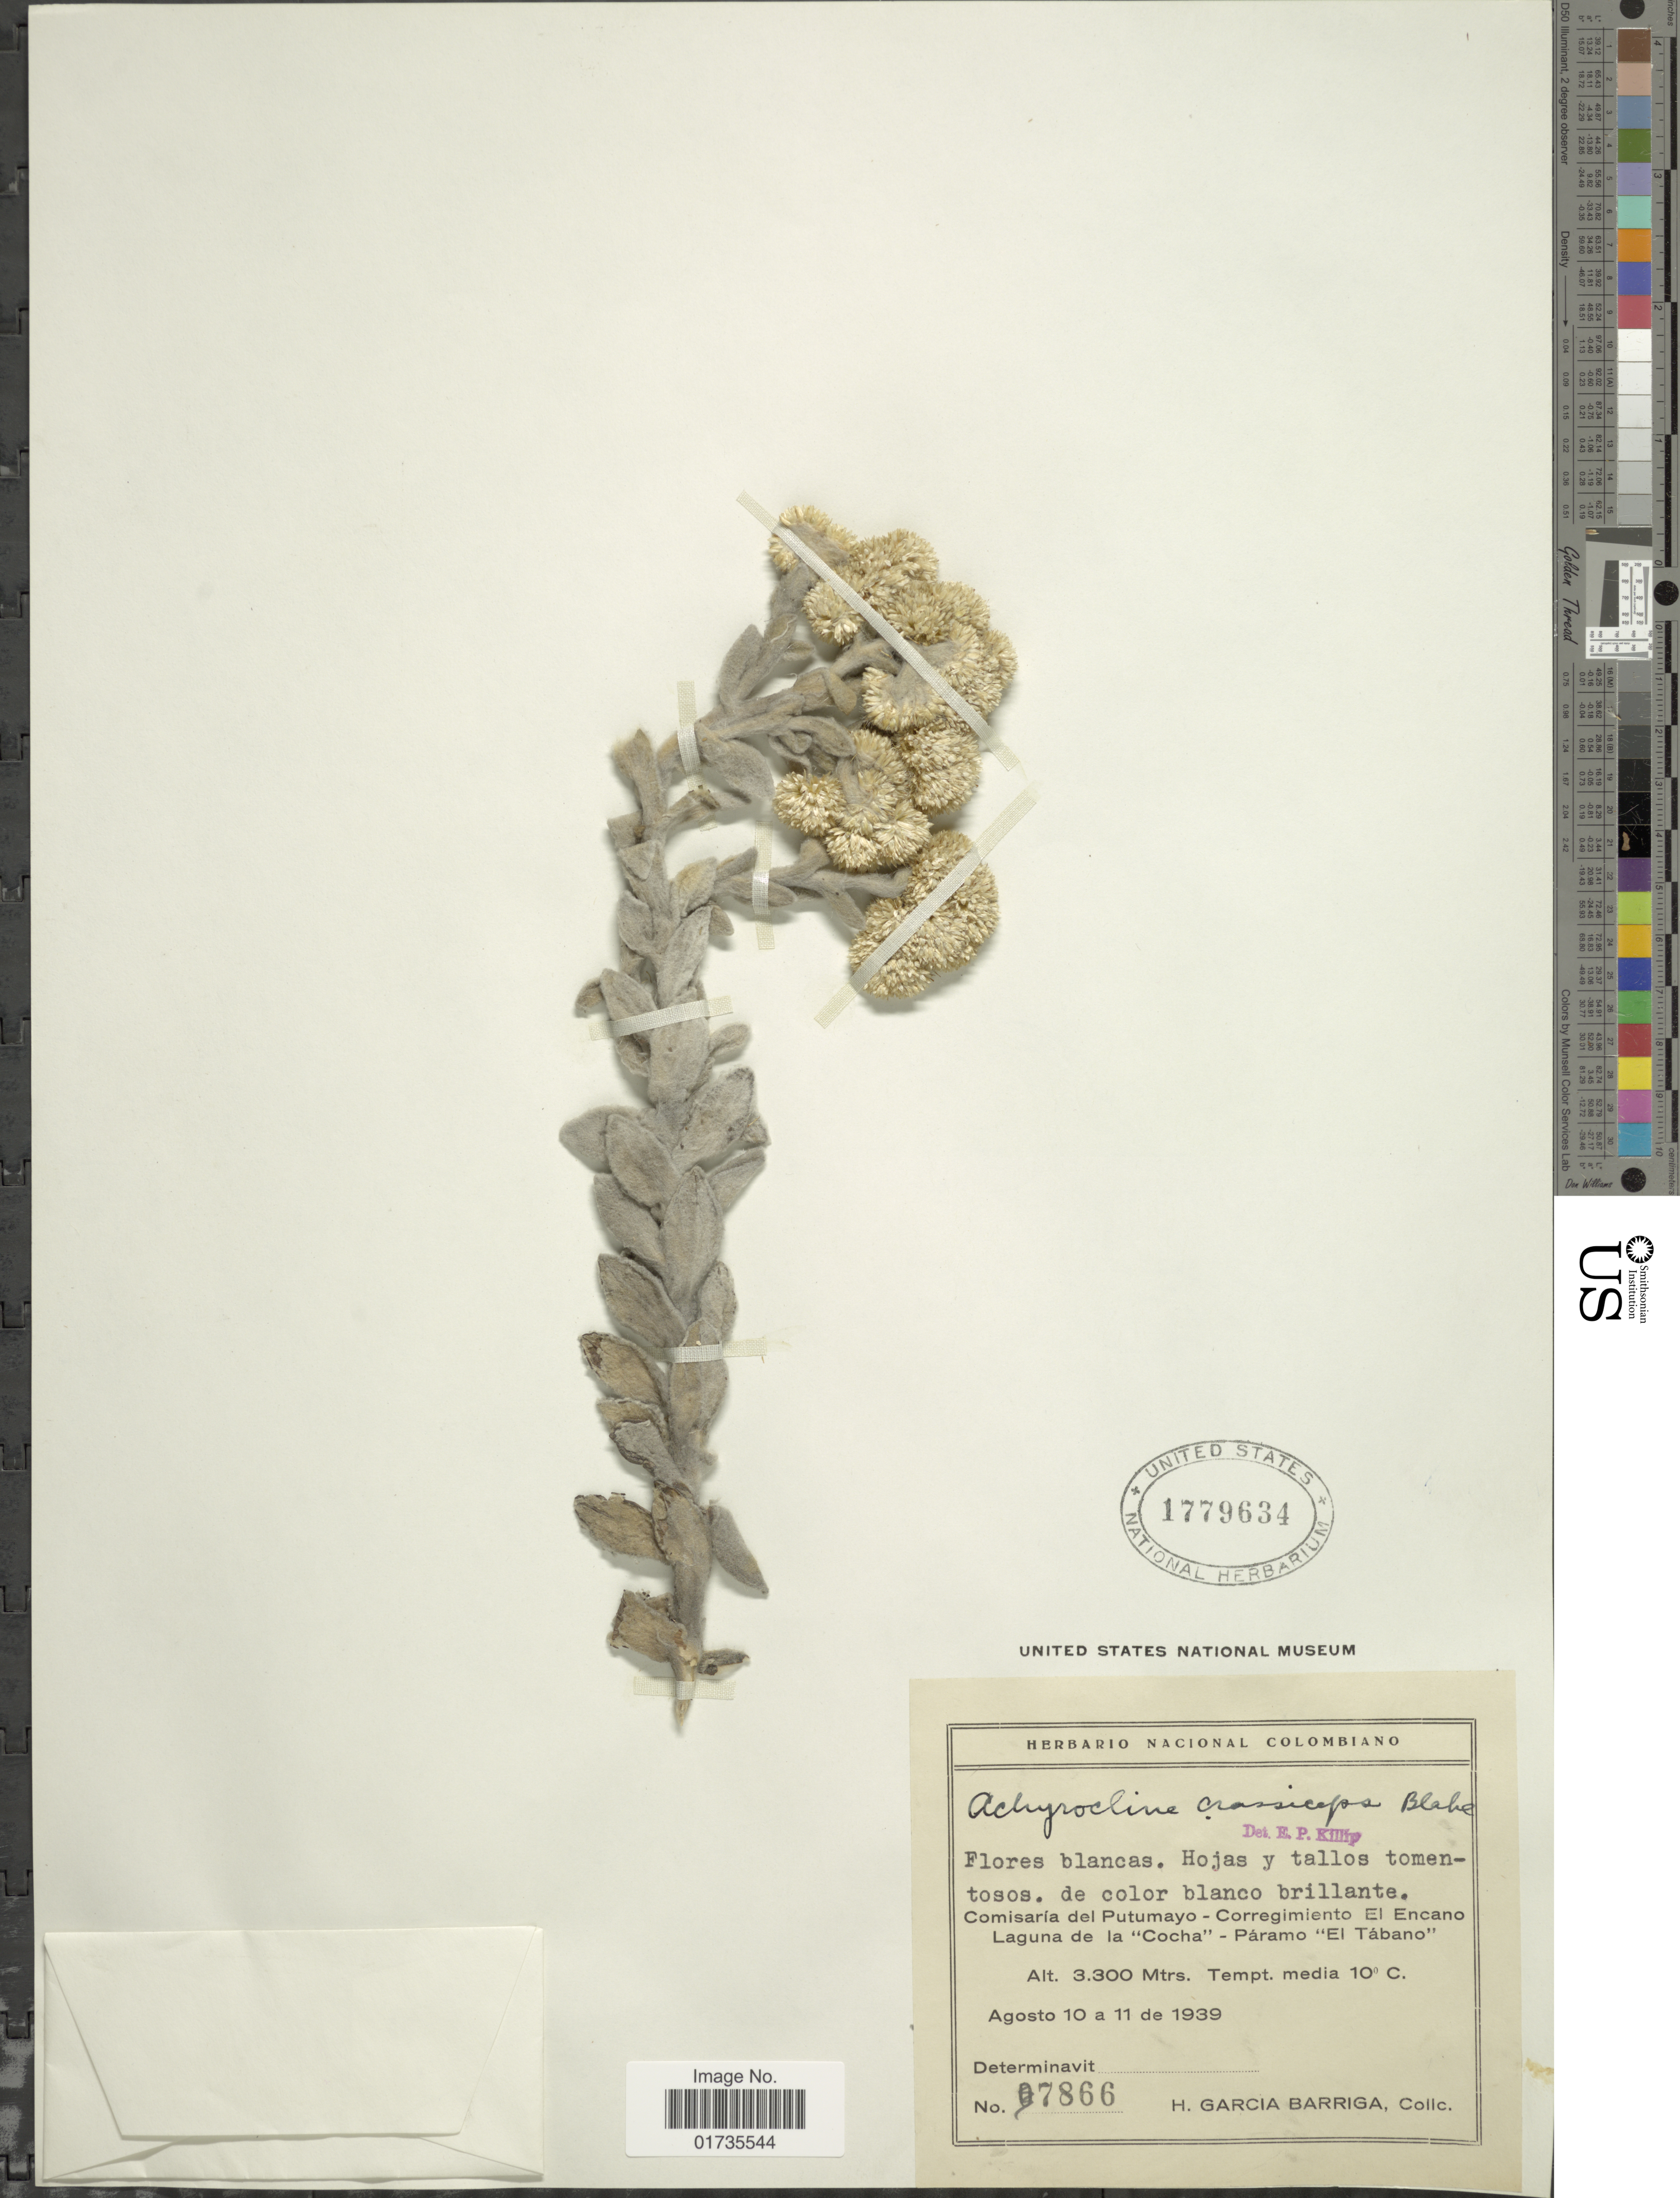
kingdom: Plantae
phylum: Tracheophyta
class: Magnoliopsida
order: Asterales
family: Asteraceae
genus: Achyrocline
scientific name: Achyrocline crassiceps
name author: S.F. Blake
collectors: H. García Barriga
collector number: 7866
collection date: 1939-08-10/1939-08-11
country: Colombia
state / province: Putumayo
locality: Comisaria del Putumayo-Corregimiento El Encano. Laguna de la "Cocha" - Paramo " El Tabano"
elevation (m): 3300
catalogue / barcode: US 1779634